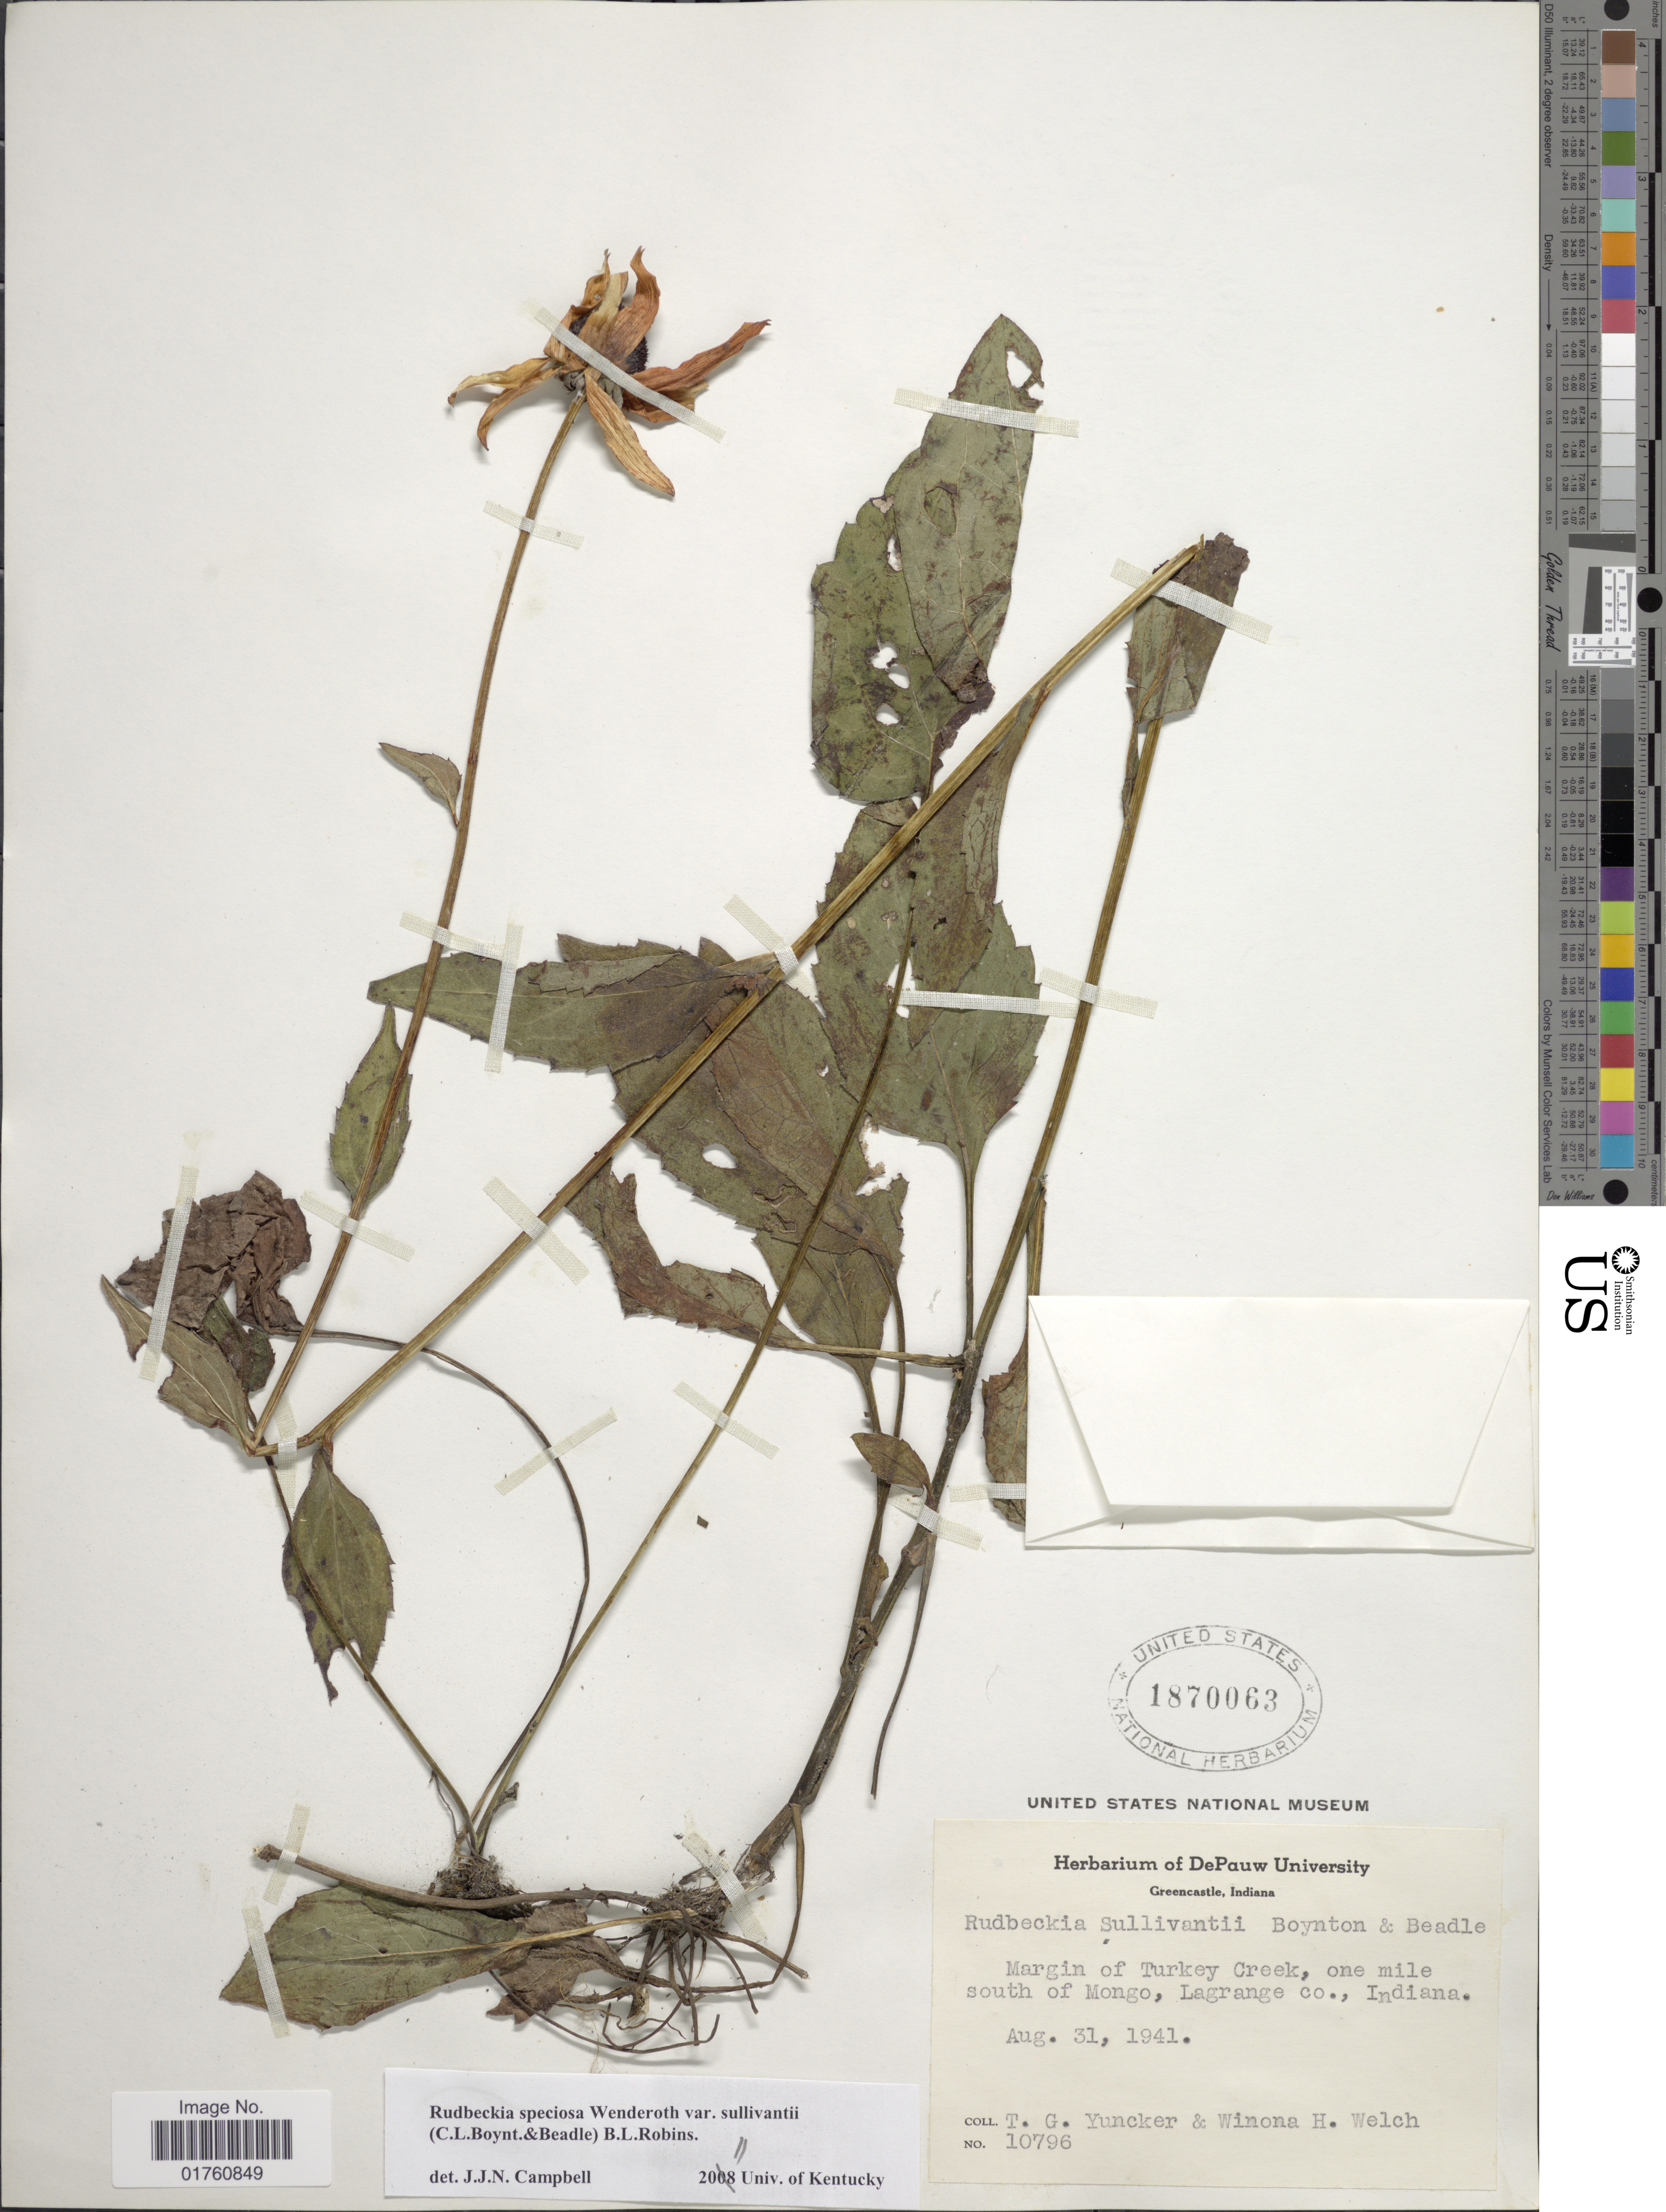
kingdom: Plantae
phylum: Tracheophyta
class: Magnoliopsida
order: Asterales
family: Asteraceae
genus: Rudbeckia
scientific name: Rudbeckia fulgida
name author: Aiton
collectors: T. G. Yuncker & W. H. Welch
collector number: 10796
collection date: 1941-08-31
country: United States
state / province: Indiana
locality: Margin of Turkey Creek, one mile south of Mongo, Lagrange co.,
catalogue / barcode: US 1870063